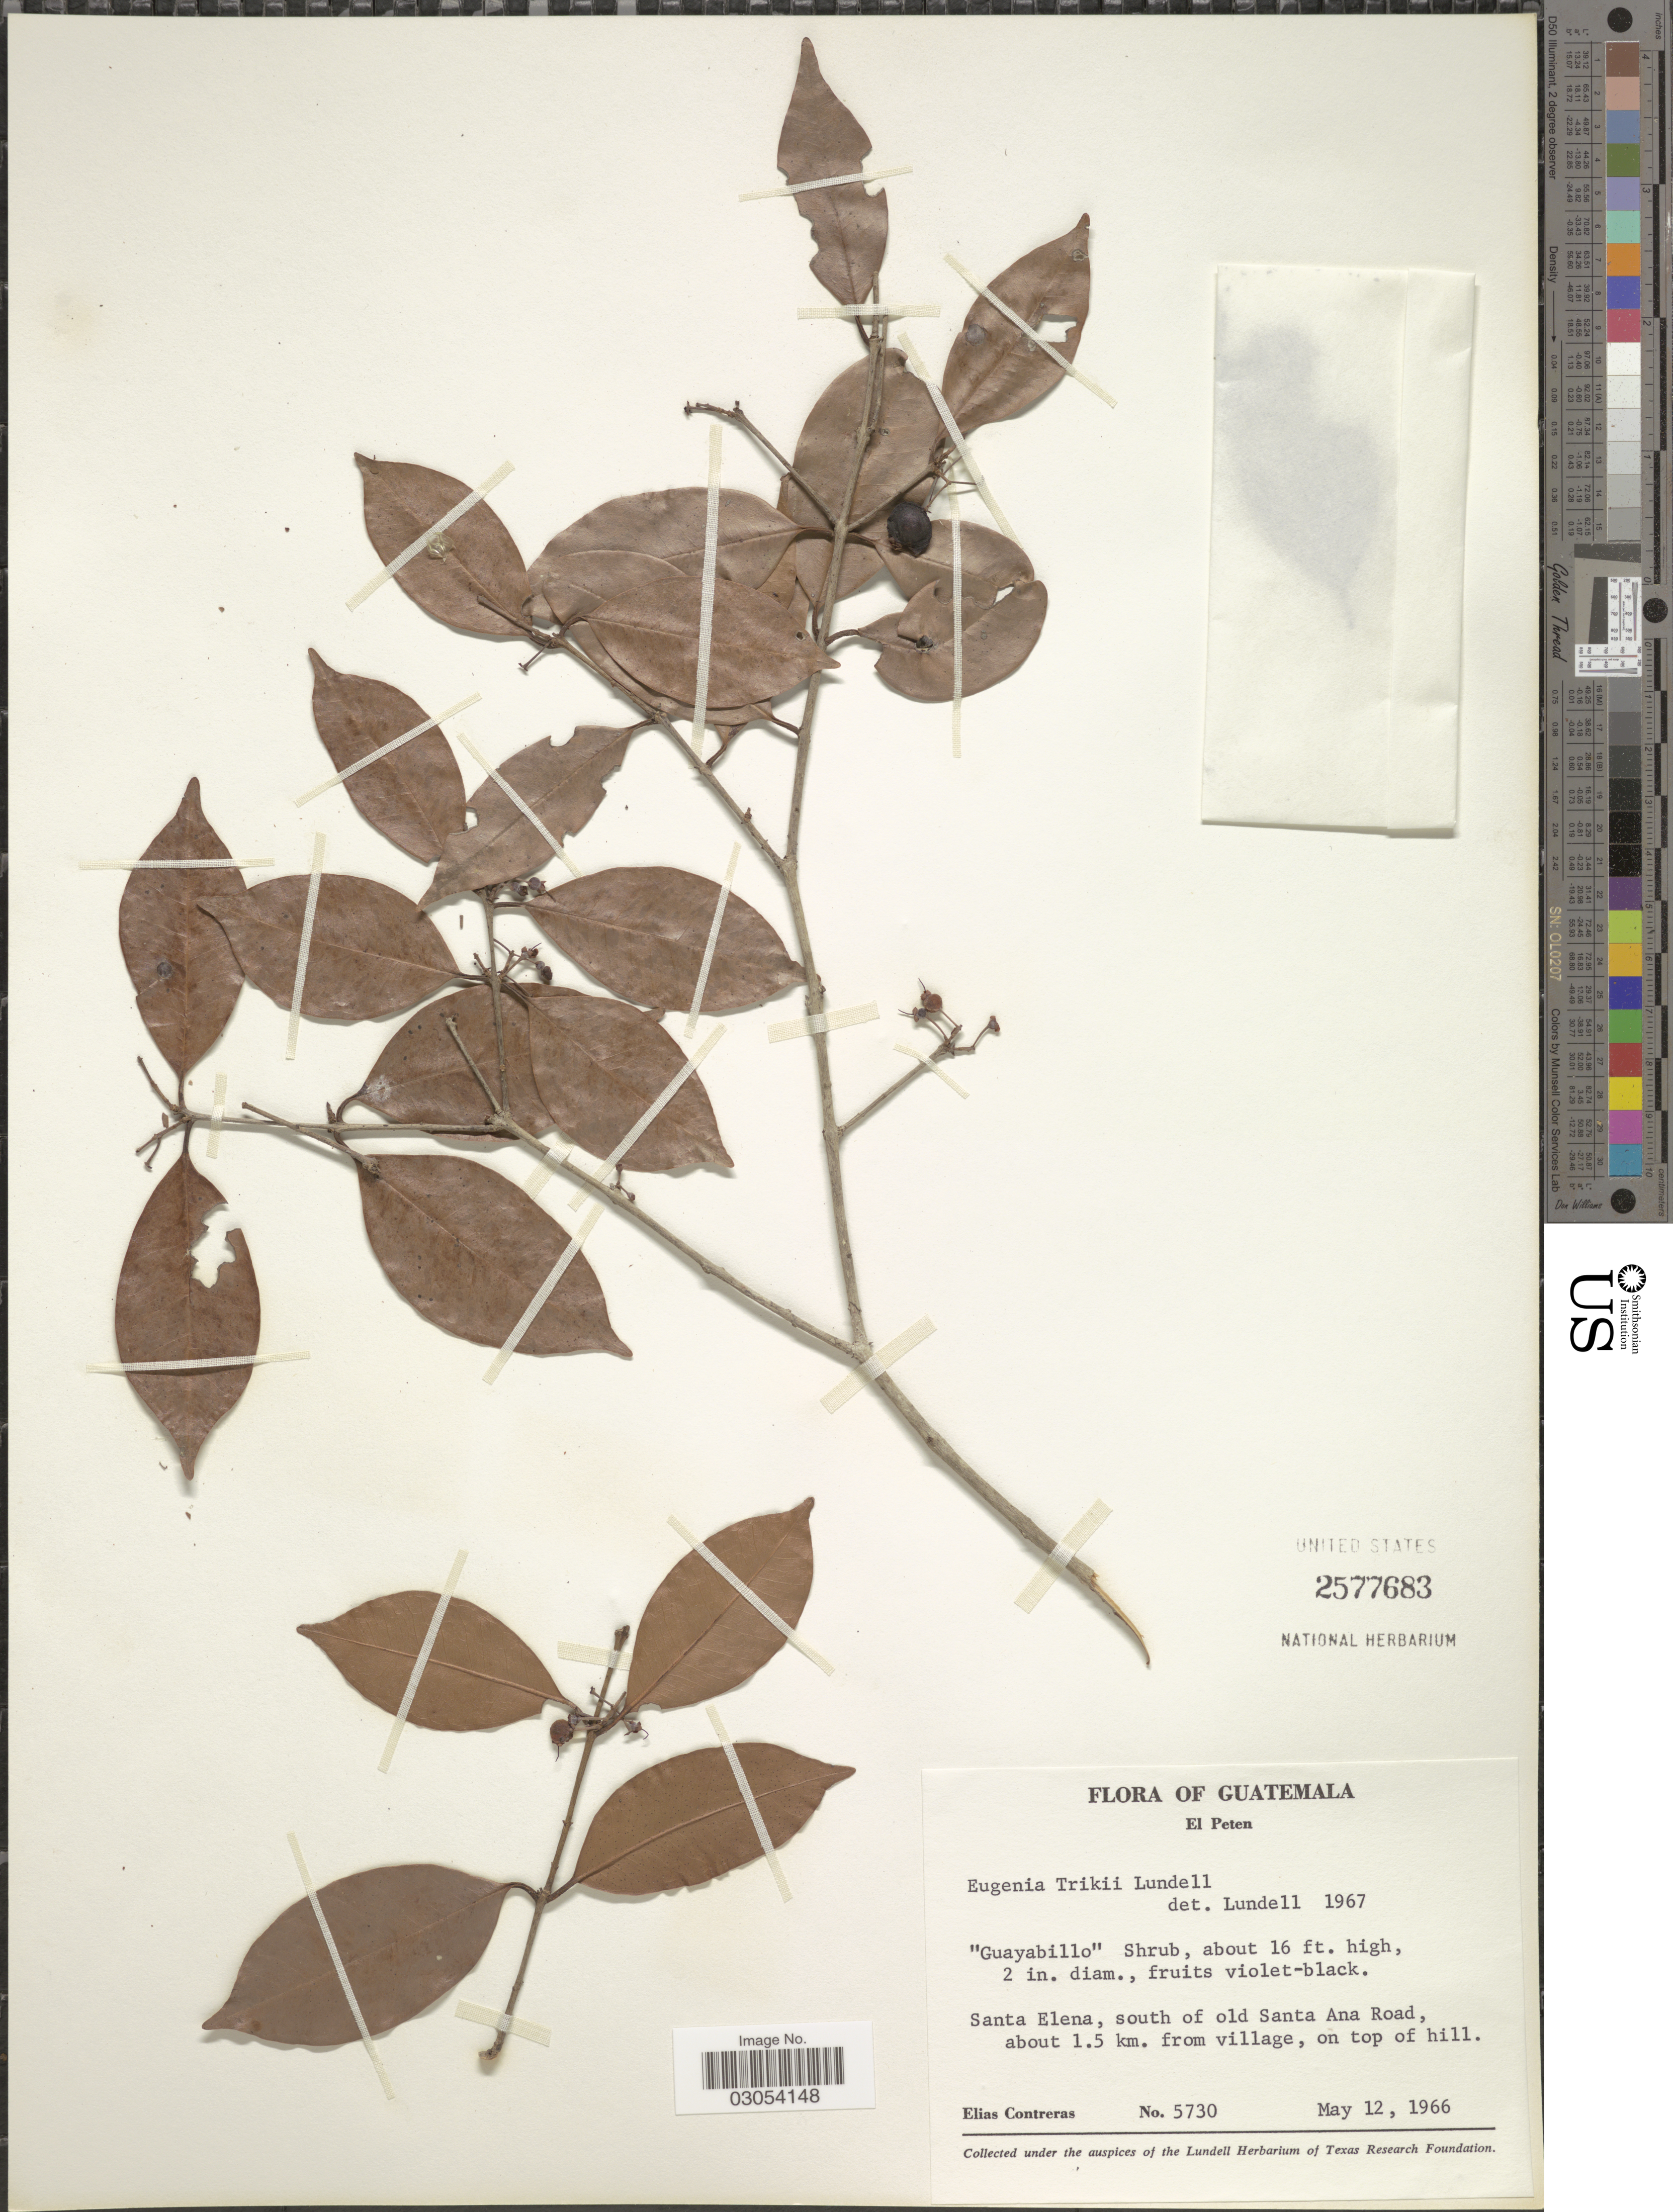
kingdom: Plantae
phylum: Tracheophyta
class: Magnoliopsida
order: Myrtales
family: Myrtaceae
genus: Eugenia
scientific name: Eugenia trikii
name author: Lundell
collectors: E. Contreras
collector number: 5730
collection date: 1966-05-12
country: Guatemala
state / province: El Petén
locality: Santa Elena, south of old Santa Ana Road, about 1.5 km. from village, on top of hill.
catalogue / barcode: US 2577683